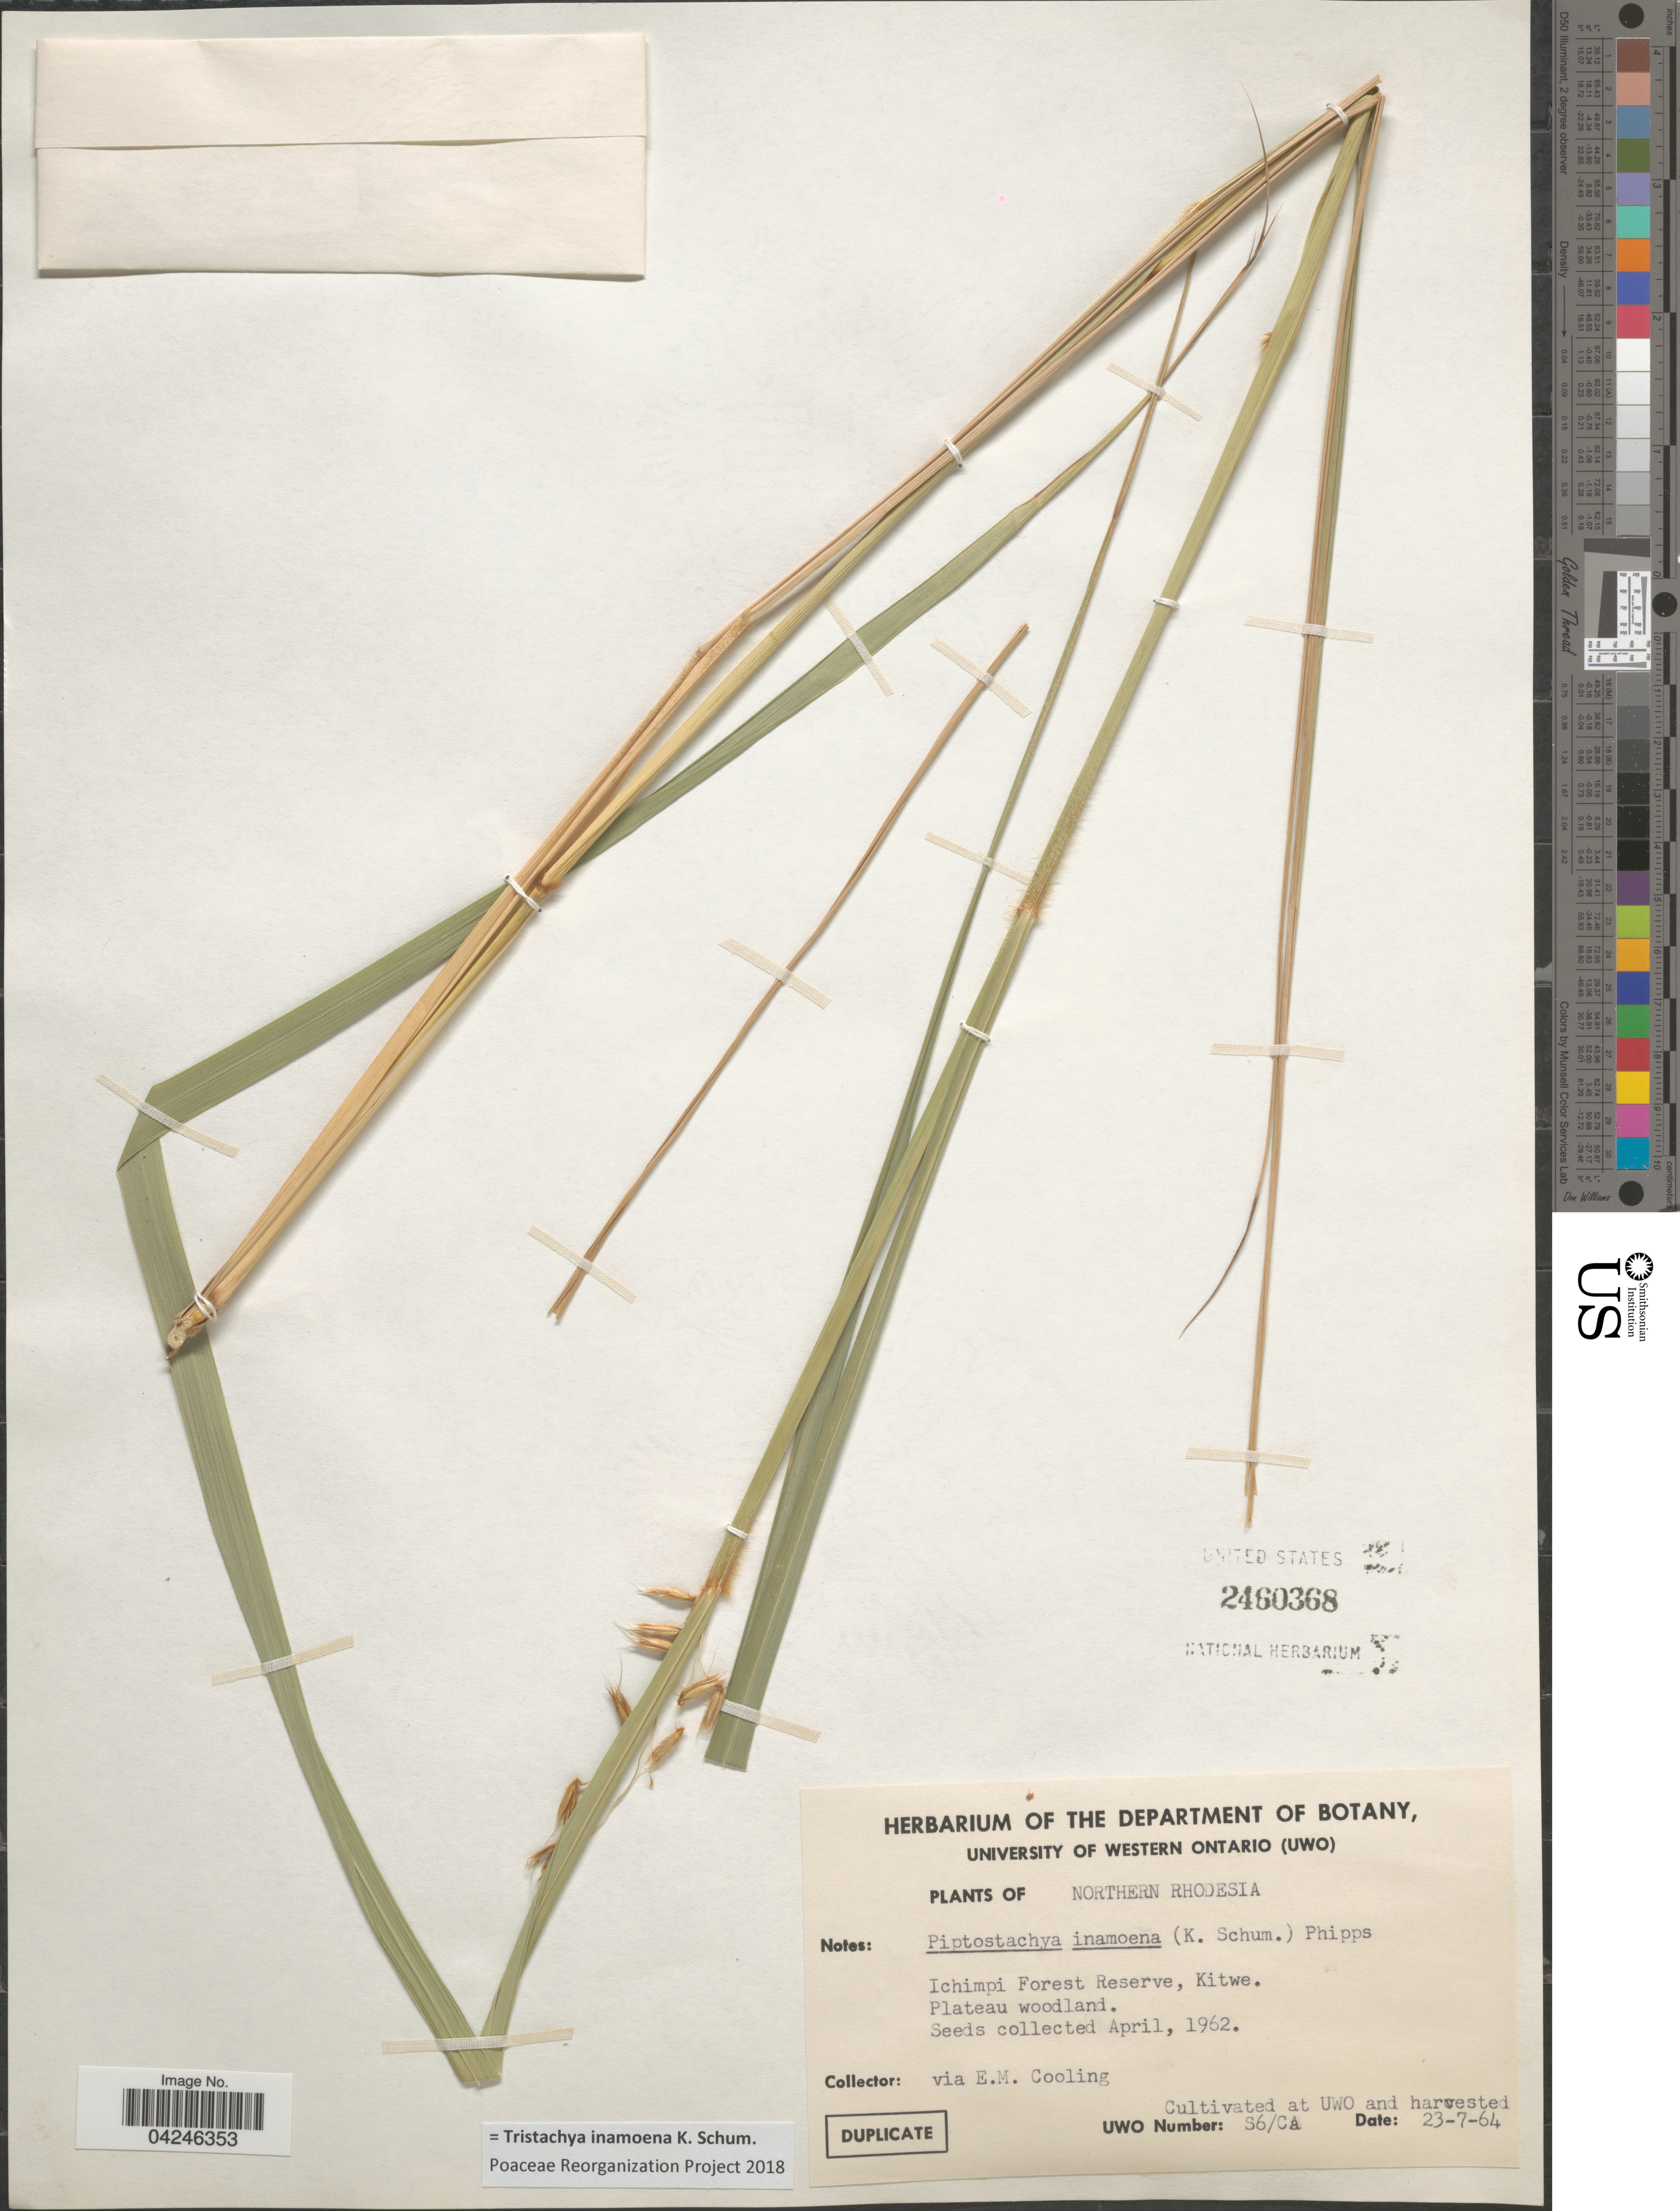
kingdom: Plantae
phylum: Tracheophyta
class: Liliopsida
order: Poales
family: Poaceae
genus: Tristachya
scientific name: Tristachya inamoena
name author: K. Schum.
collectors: E. Cooling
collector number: S6/Ca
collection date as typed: Transcribed d/m/y: 23/7/64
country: Canada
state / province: Ontario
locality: At UWO and harvested.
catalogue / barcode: US 2460368